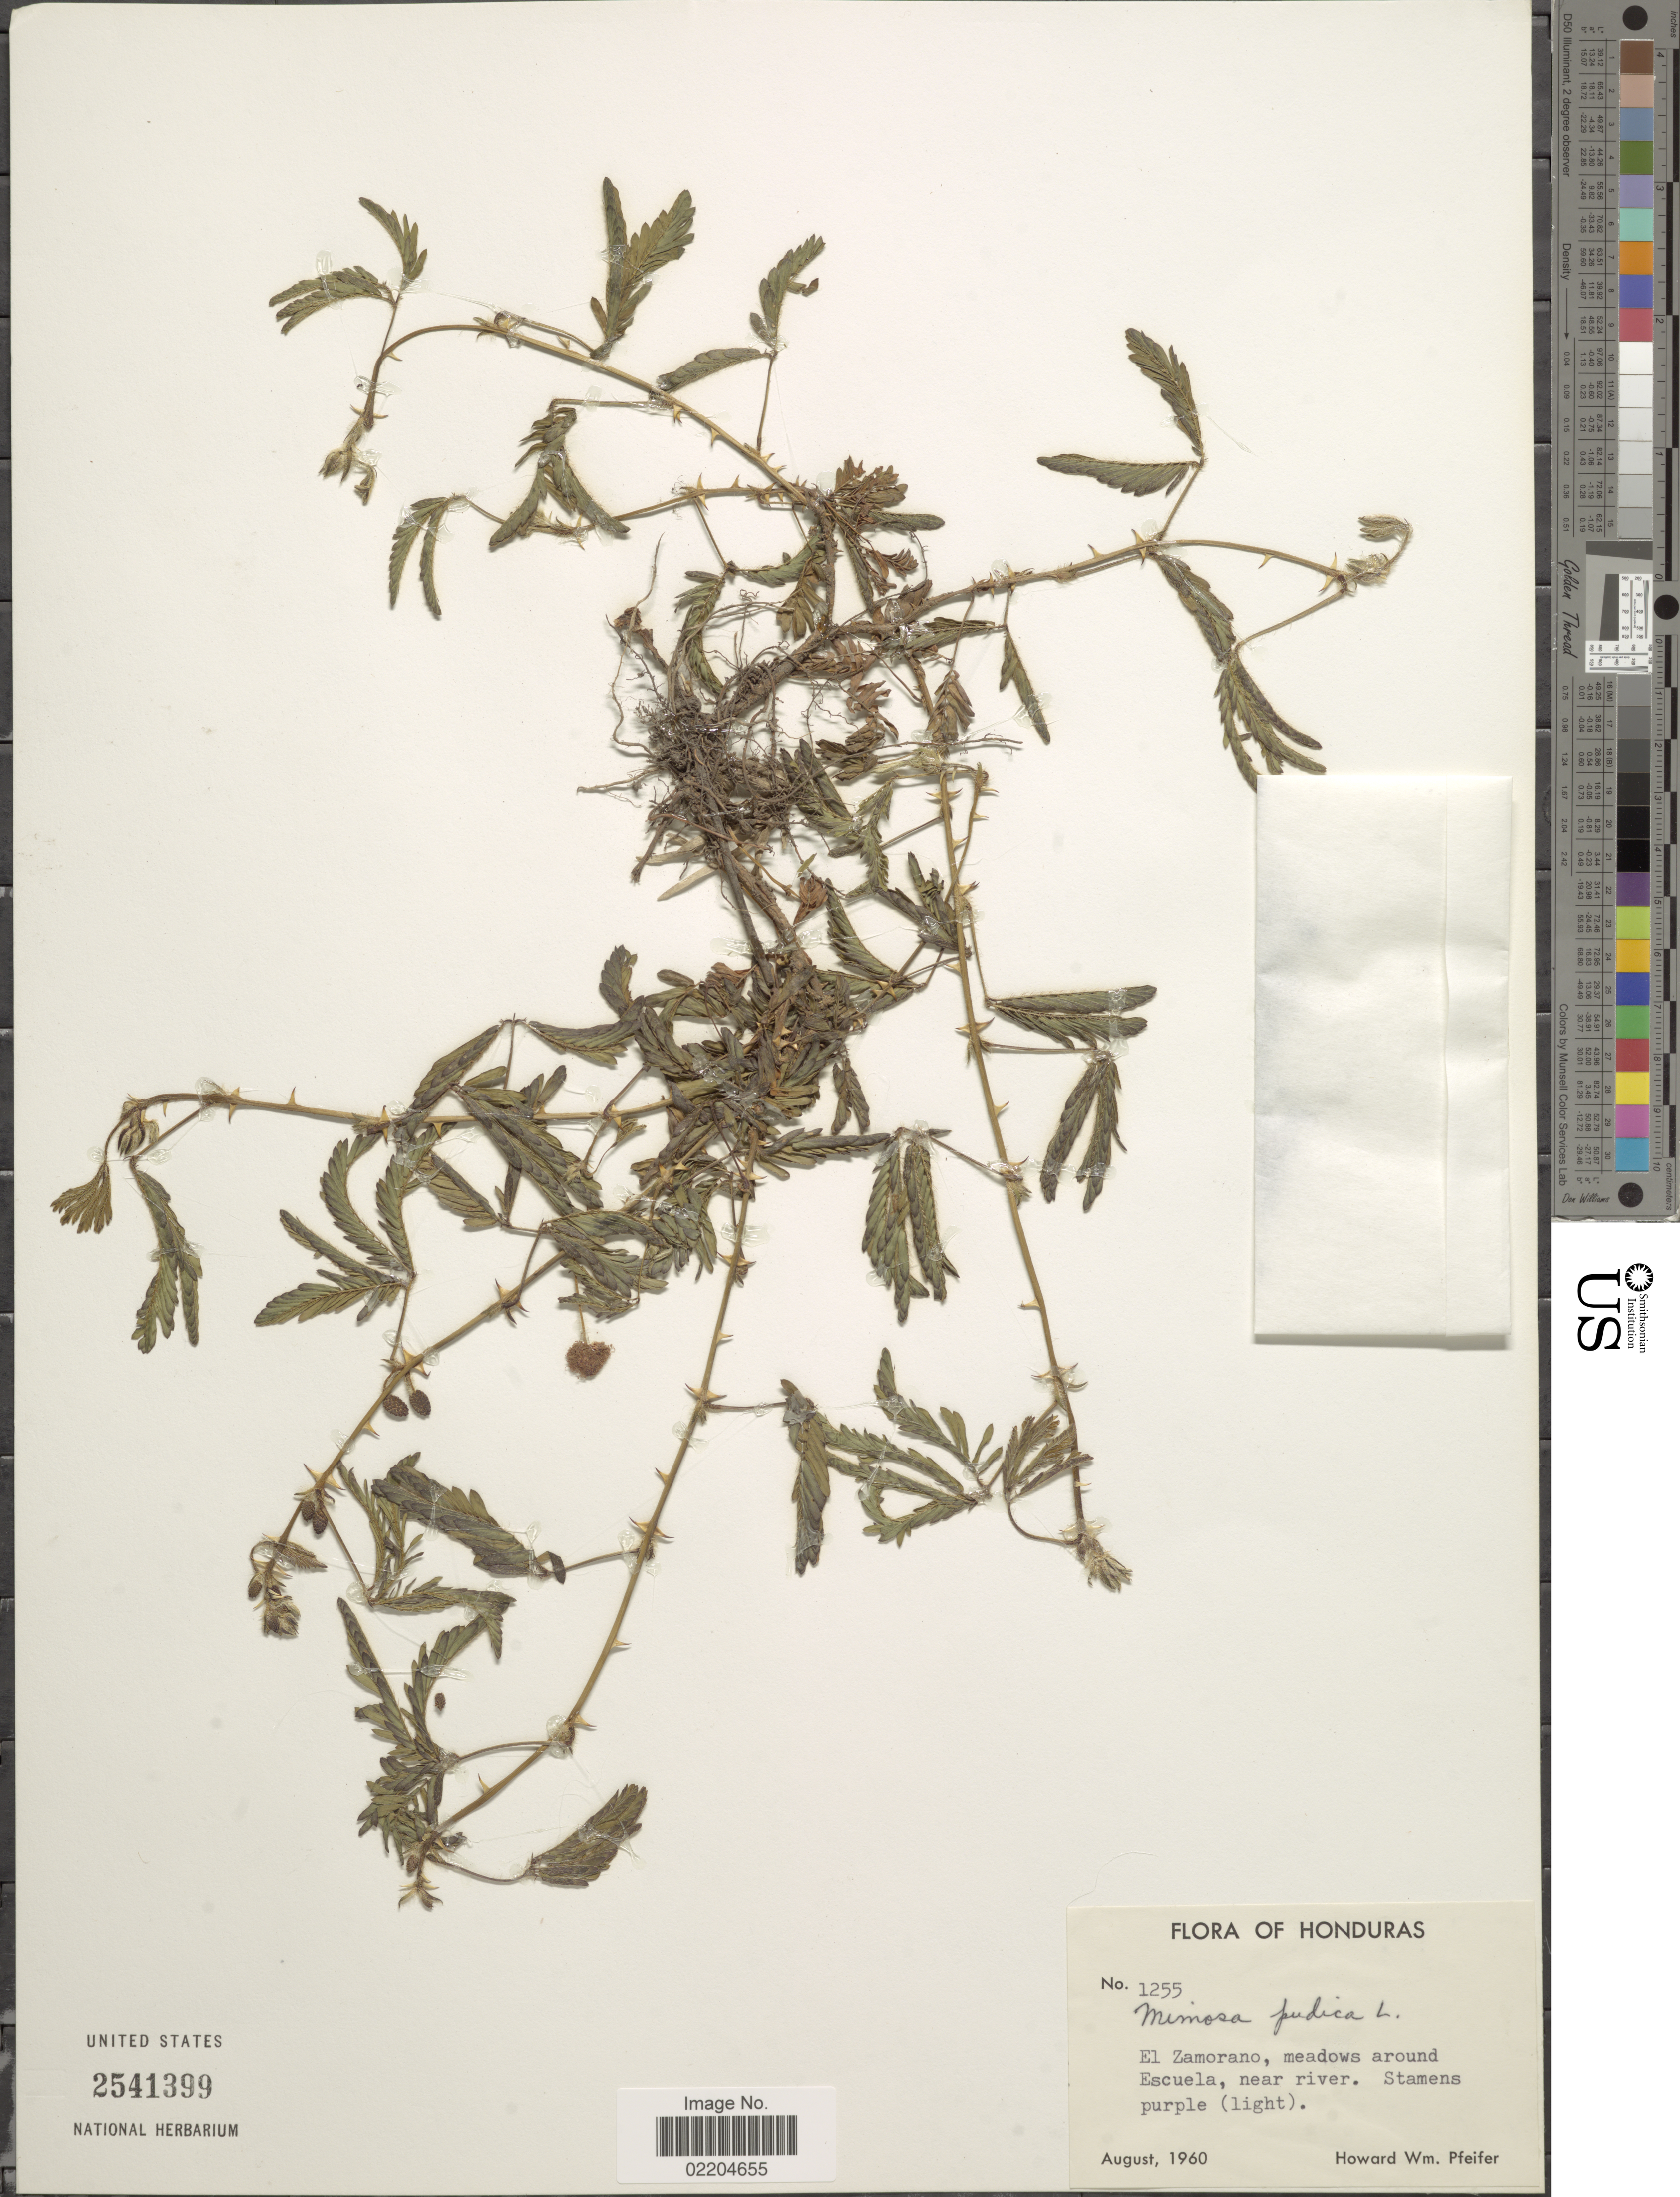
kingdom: Plantae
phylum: Tracheophyta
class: Magnoliopsida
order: Fabales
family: Fabaceae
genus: Mimosa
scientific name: Mimosa pudica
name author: L.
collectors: H. W. Pfeifer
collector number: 1255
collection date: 1960-08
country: Honduras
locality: El Zamorano, meadows around Escuela, near river.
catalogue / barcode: US 2541399